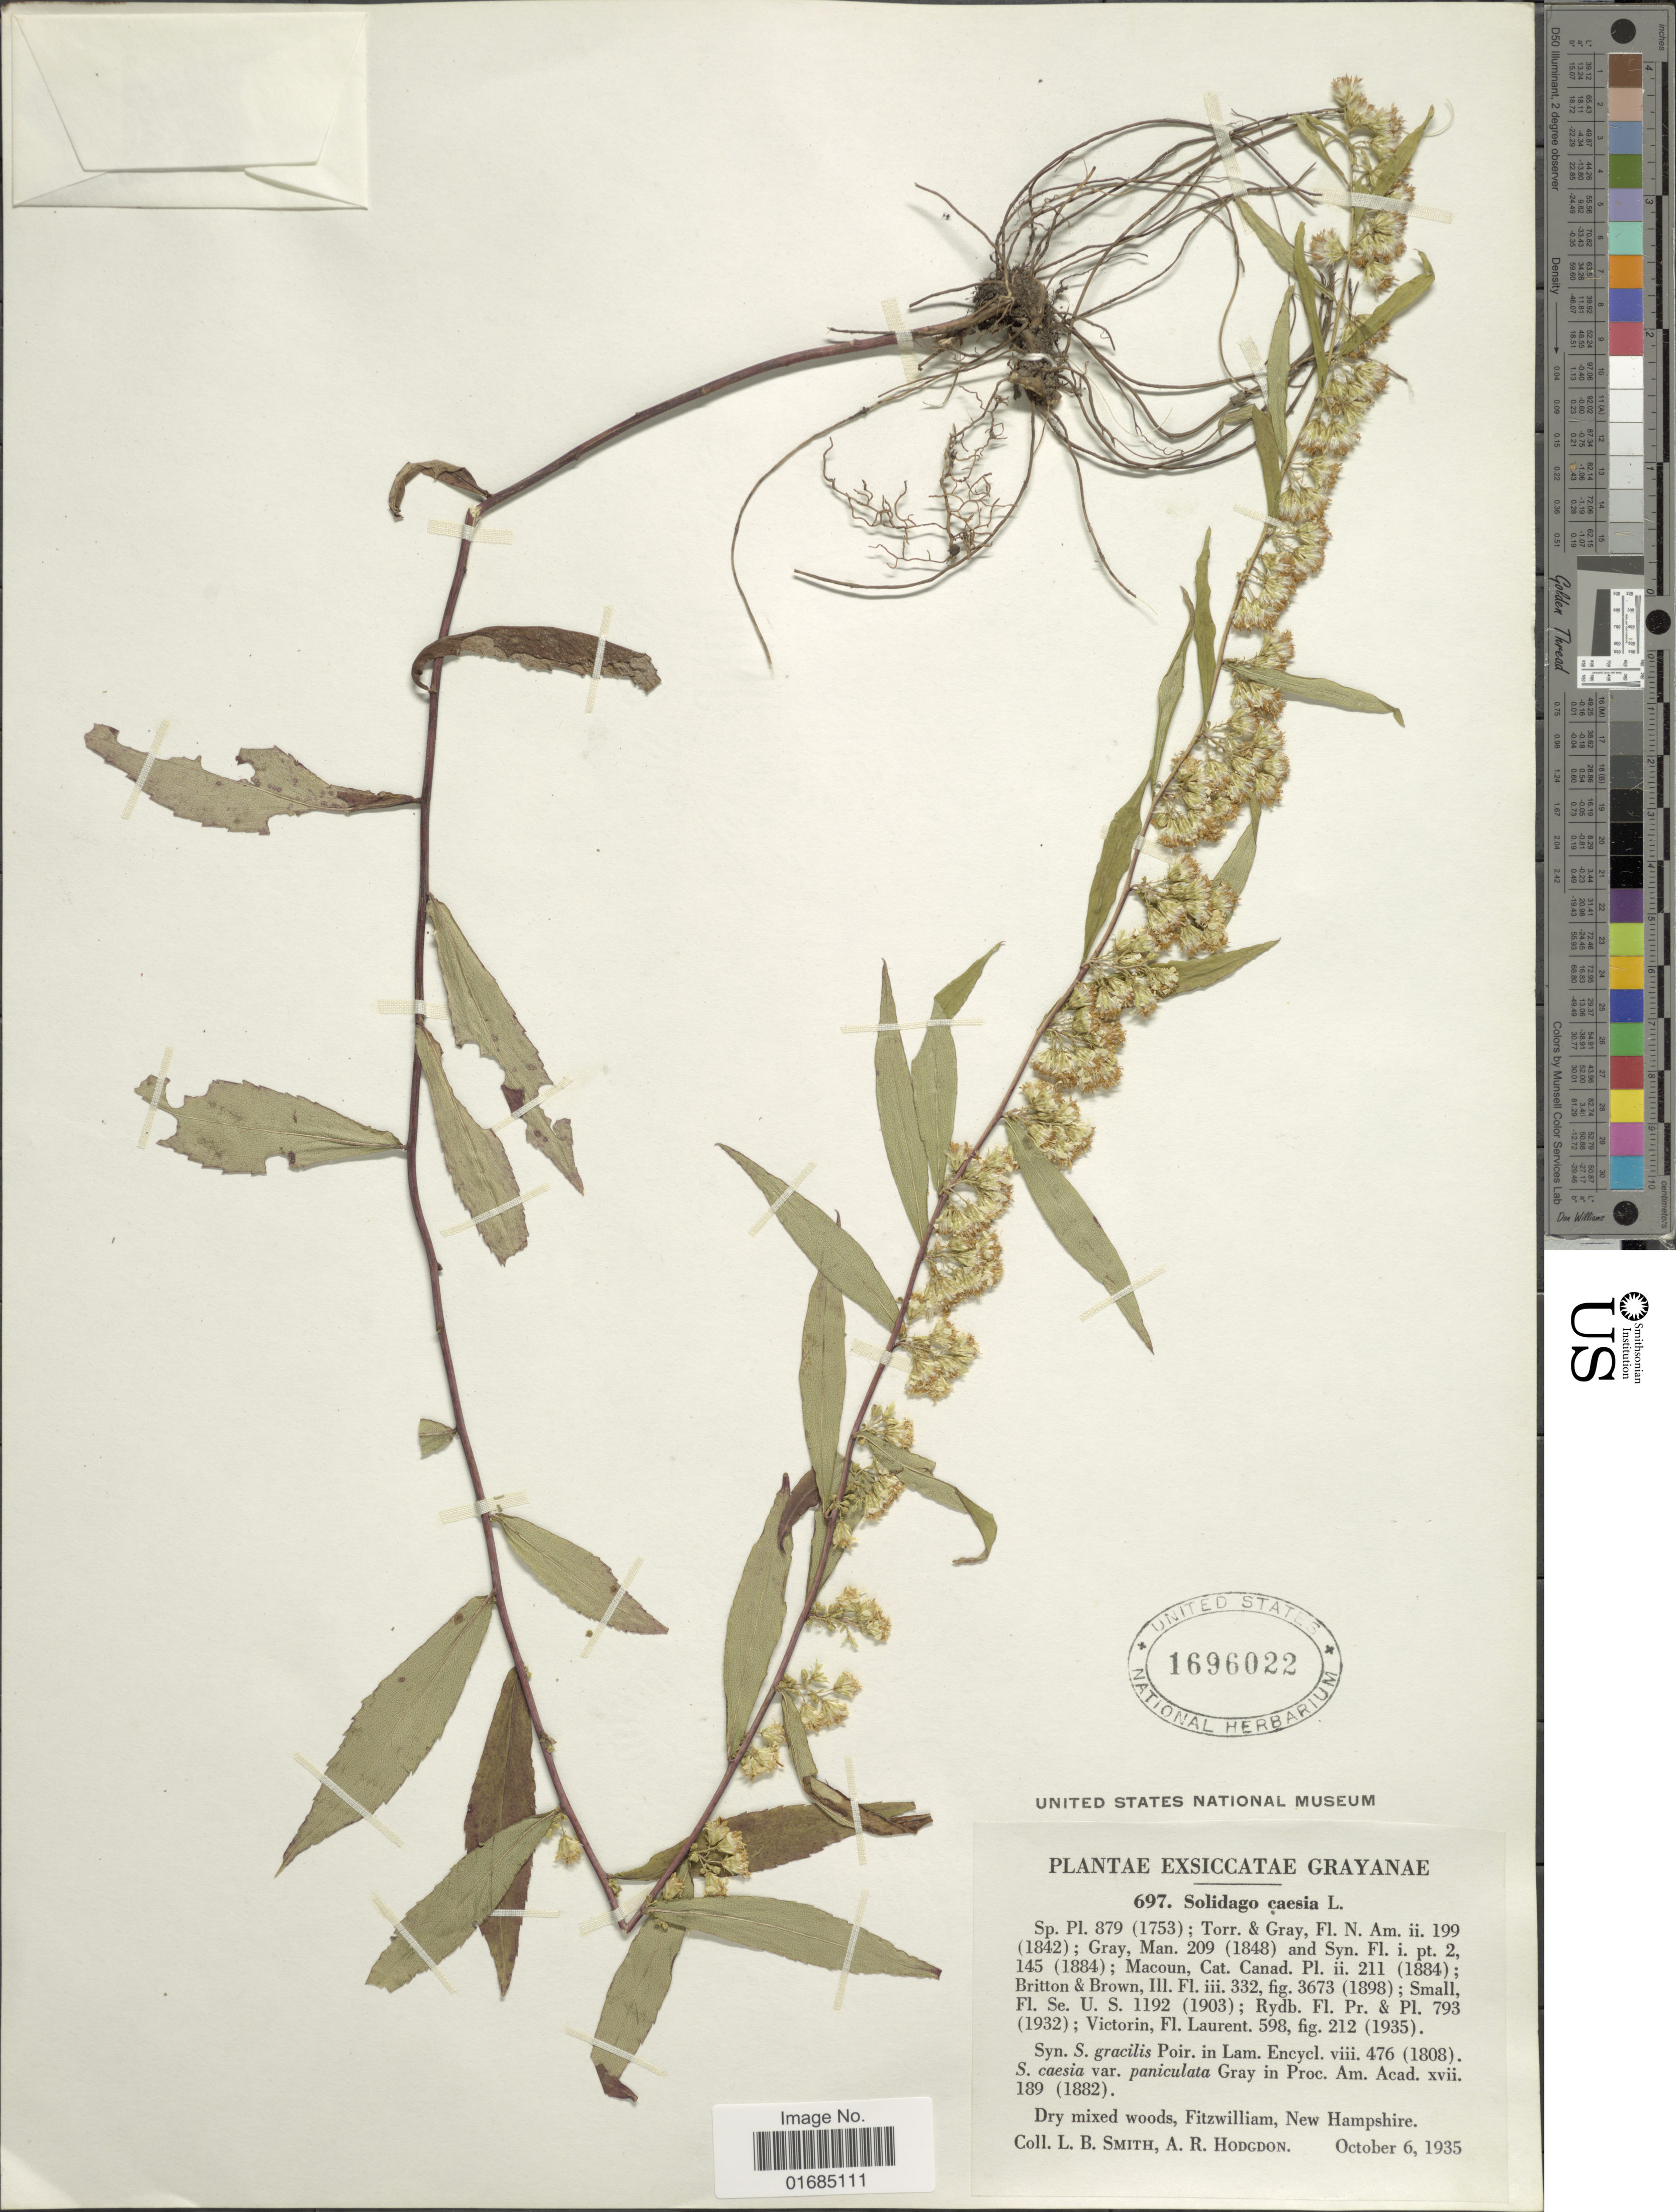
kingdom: Plantae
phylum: Tracheophyta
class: Magnoliopsida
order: Asterales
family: Asteraceae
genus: Solidago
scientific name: Solidago caesia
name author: L.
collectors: L. Smith & A. R. Hodgdon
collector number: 697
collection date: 1935-10-06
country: United States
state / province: New Hampshire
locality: Fitzwilliam, New Hampshire.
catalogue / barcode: US 1696022